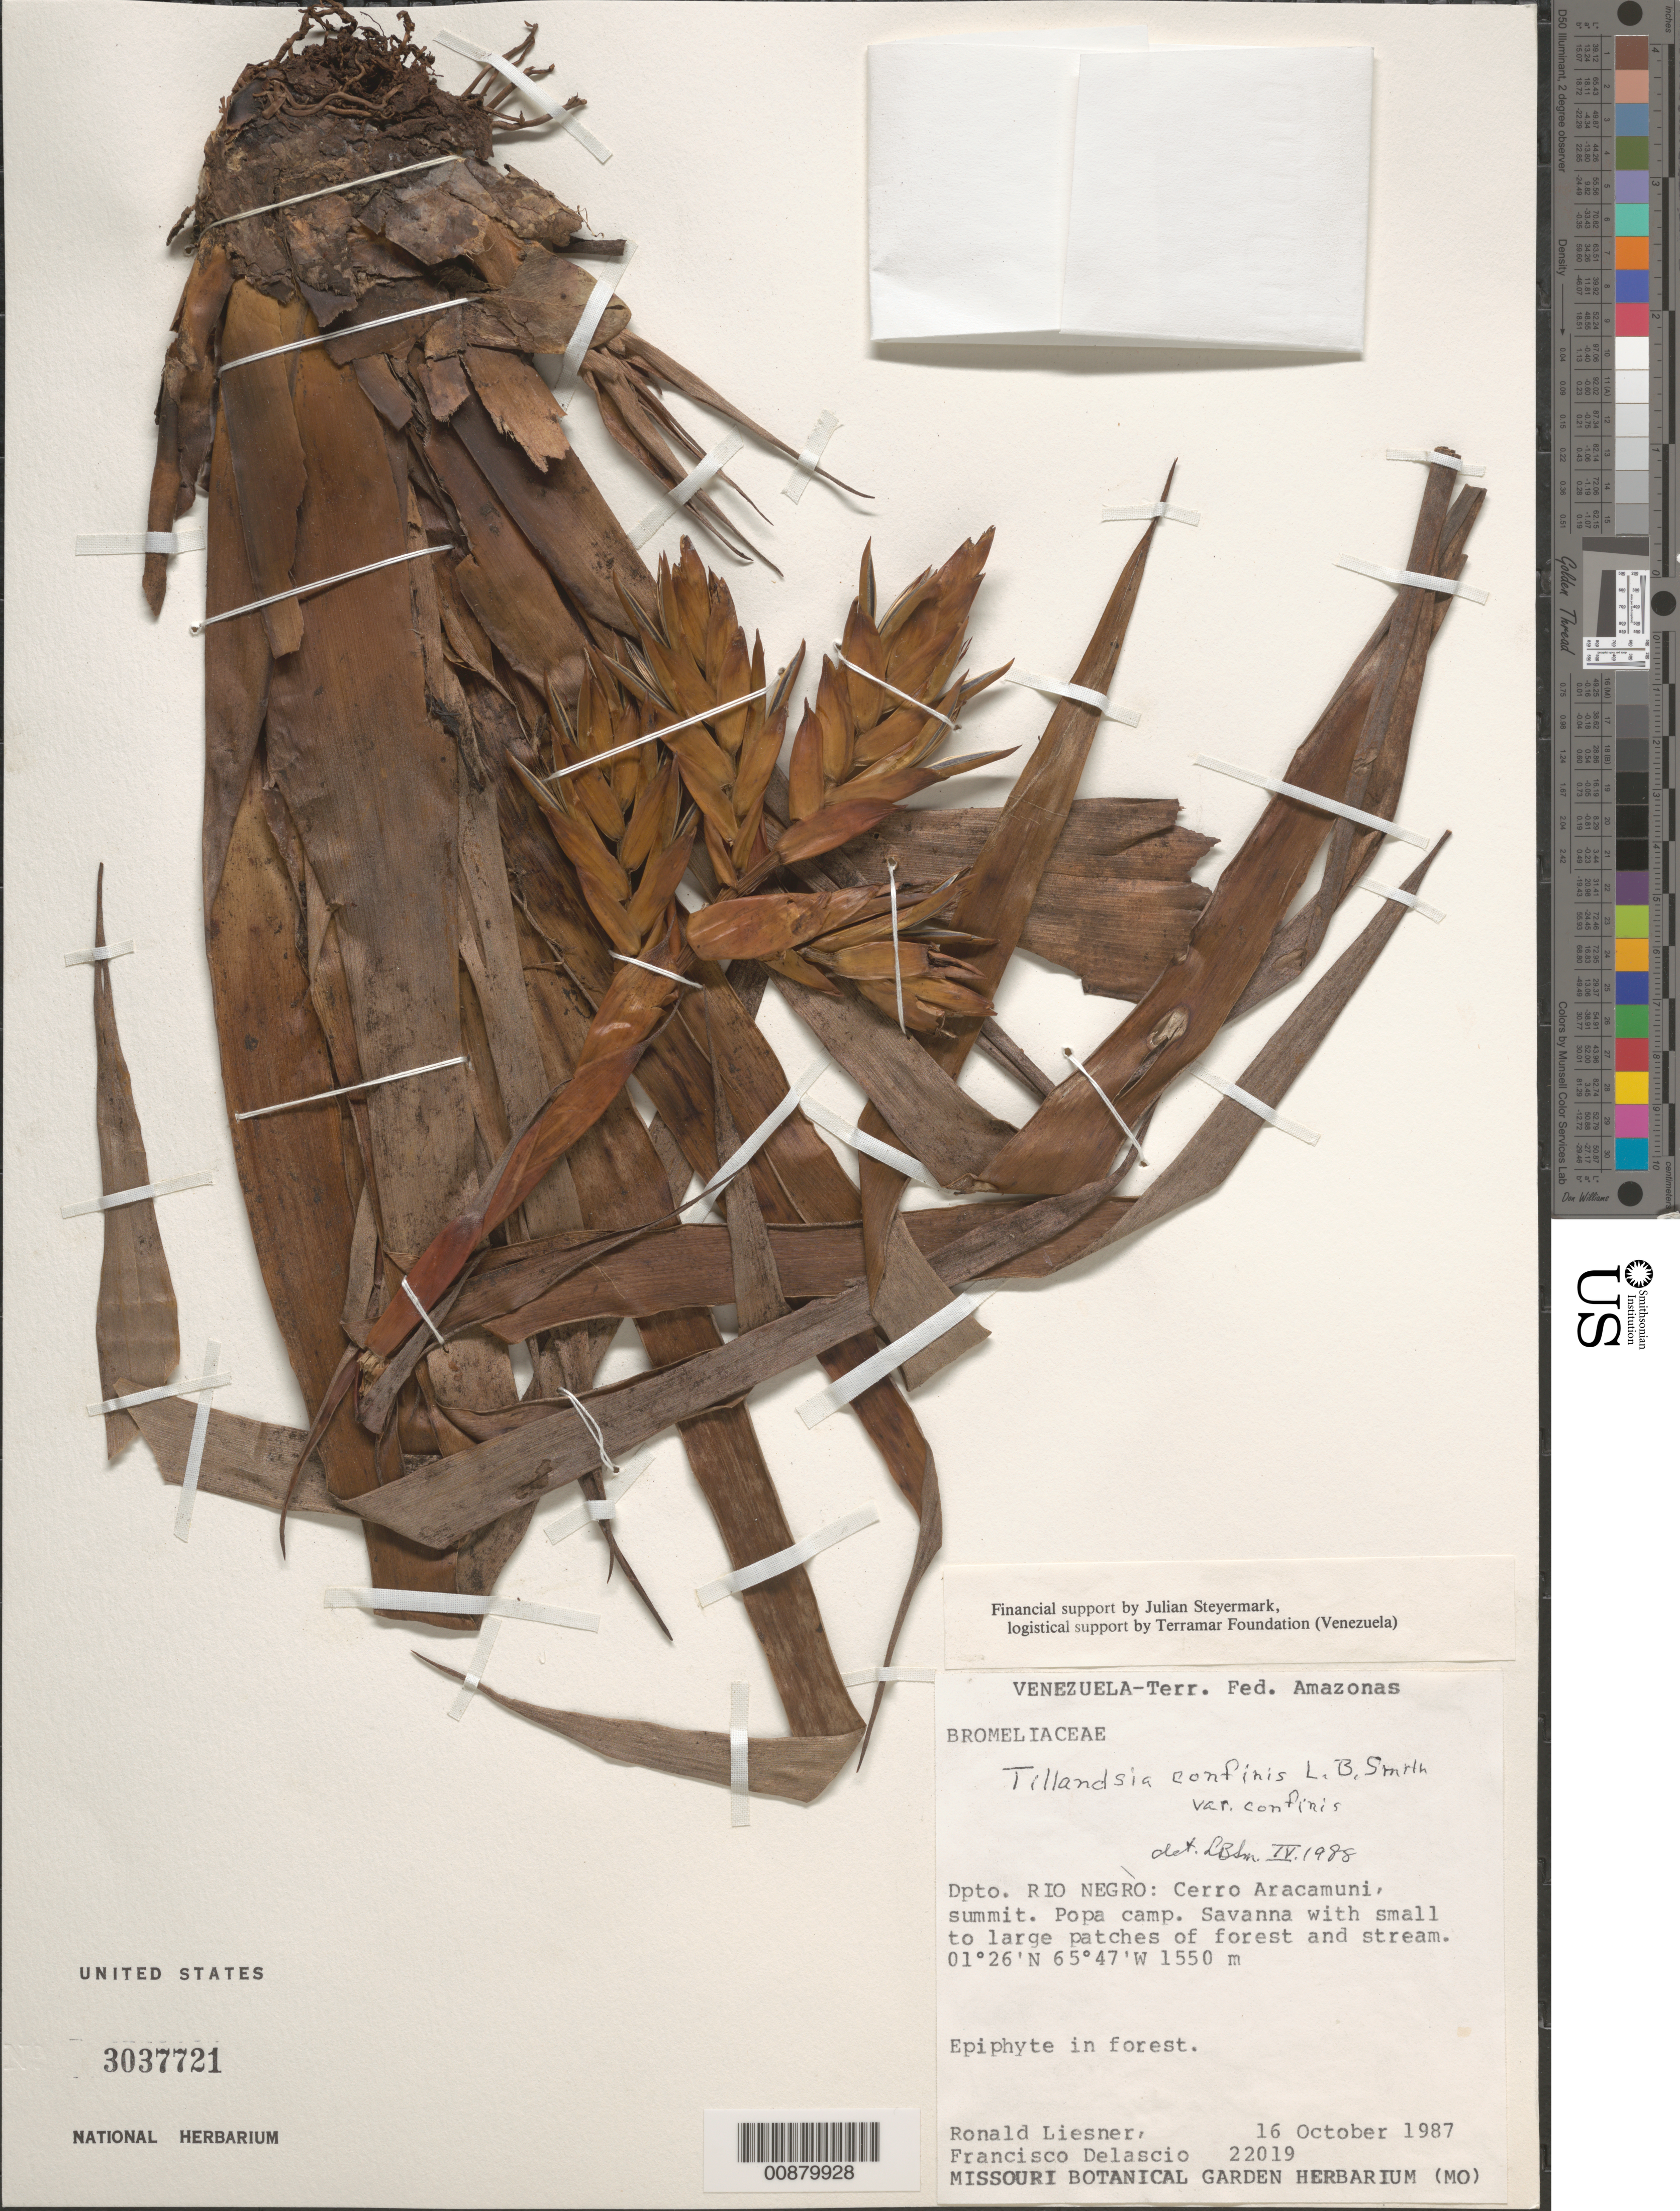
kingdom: Plantae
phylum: Tracheophyta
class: Liliopsida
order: Poales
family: Bromeliaceae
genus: Tillandsia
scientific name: Tillandsia confinis var. confinis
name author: L.B. Sm.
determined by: Smith, Lyman B., (US), NMNH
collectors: R. L. Liesner & F. Delascio C.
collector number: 22019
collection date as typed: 16-Oct-87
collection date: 1987-10-16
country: Venezuela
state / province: Amazonas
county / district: Río Negro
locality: Cerro Aracamuni, Popa camp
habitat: Savanna with small to large patches of forest and stream; in forest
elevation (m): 1550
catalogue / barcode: US 3037721